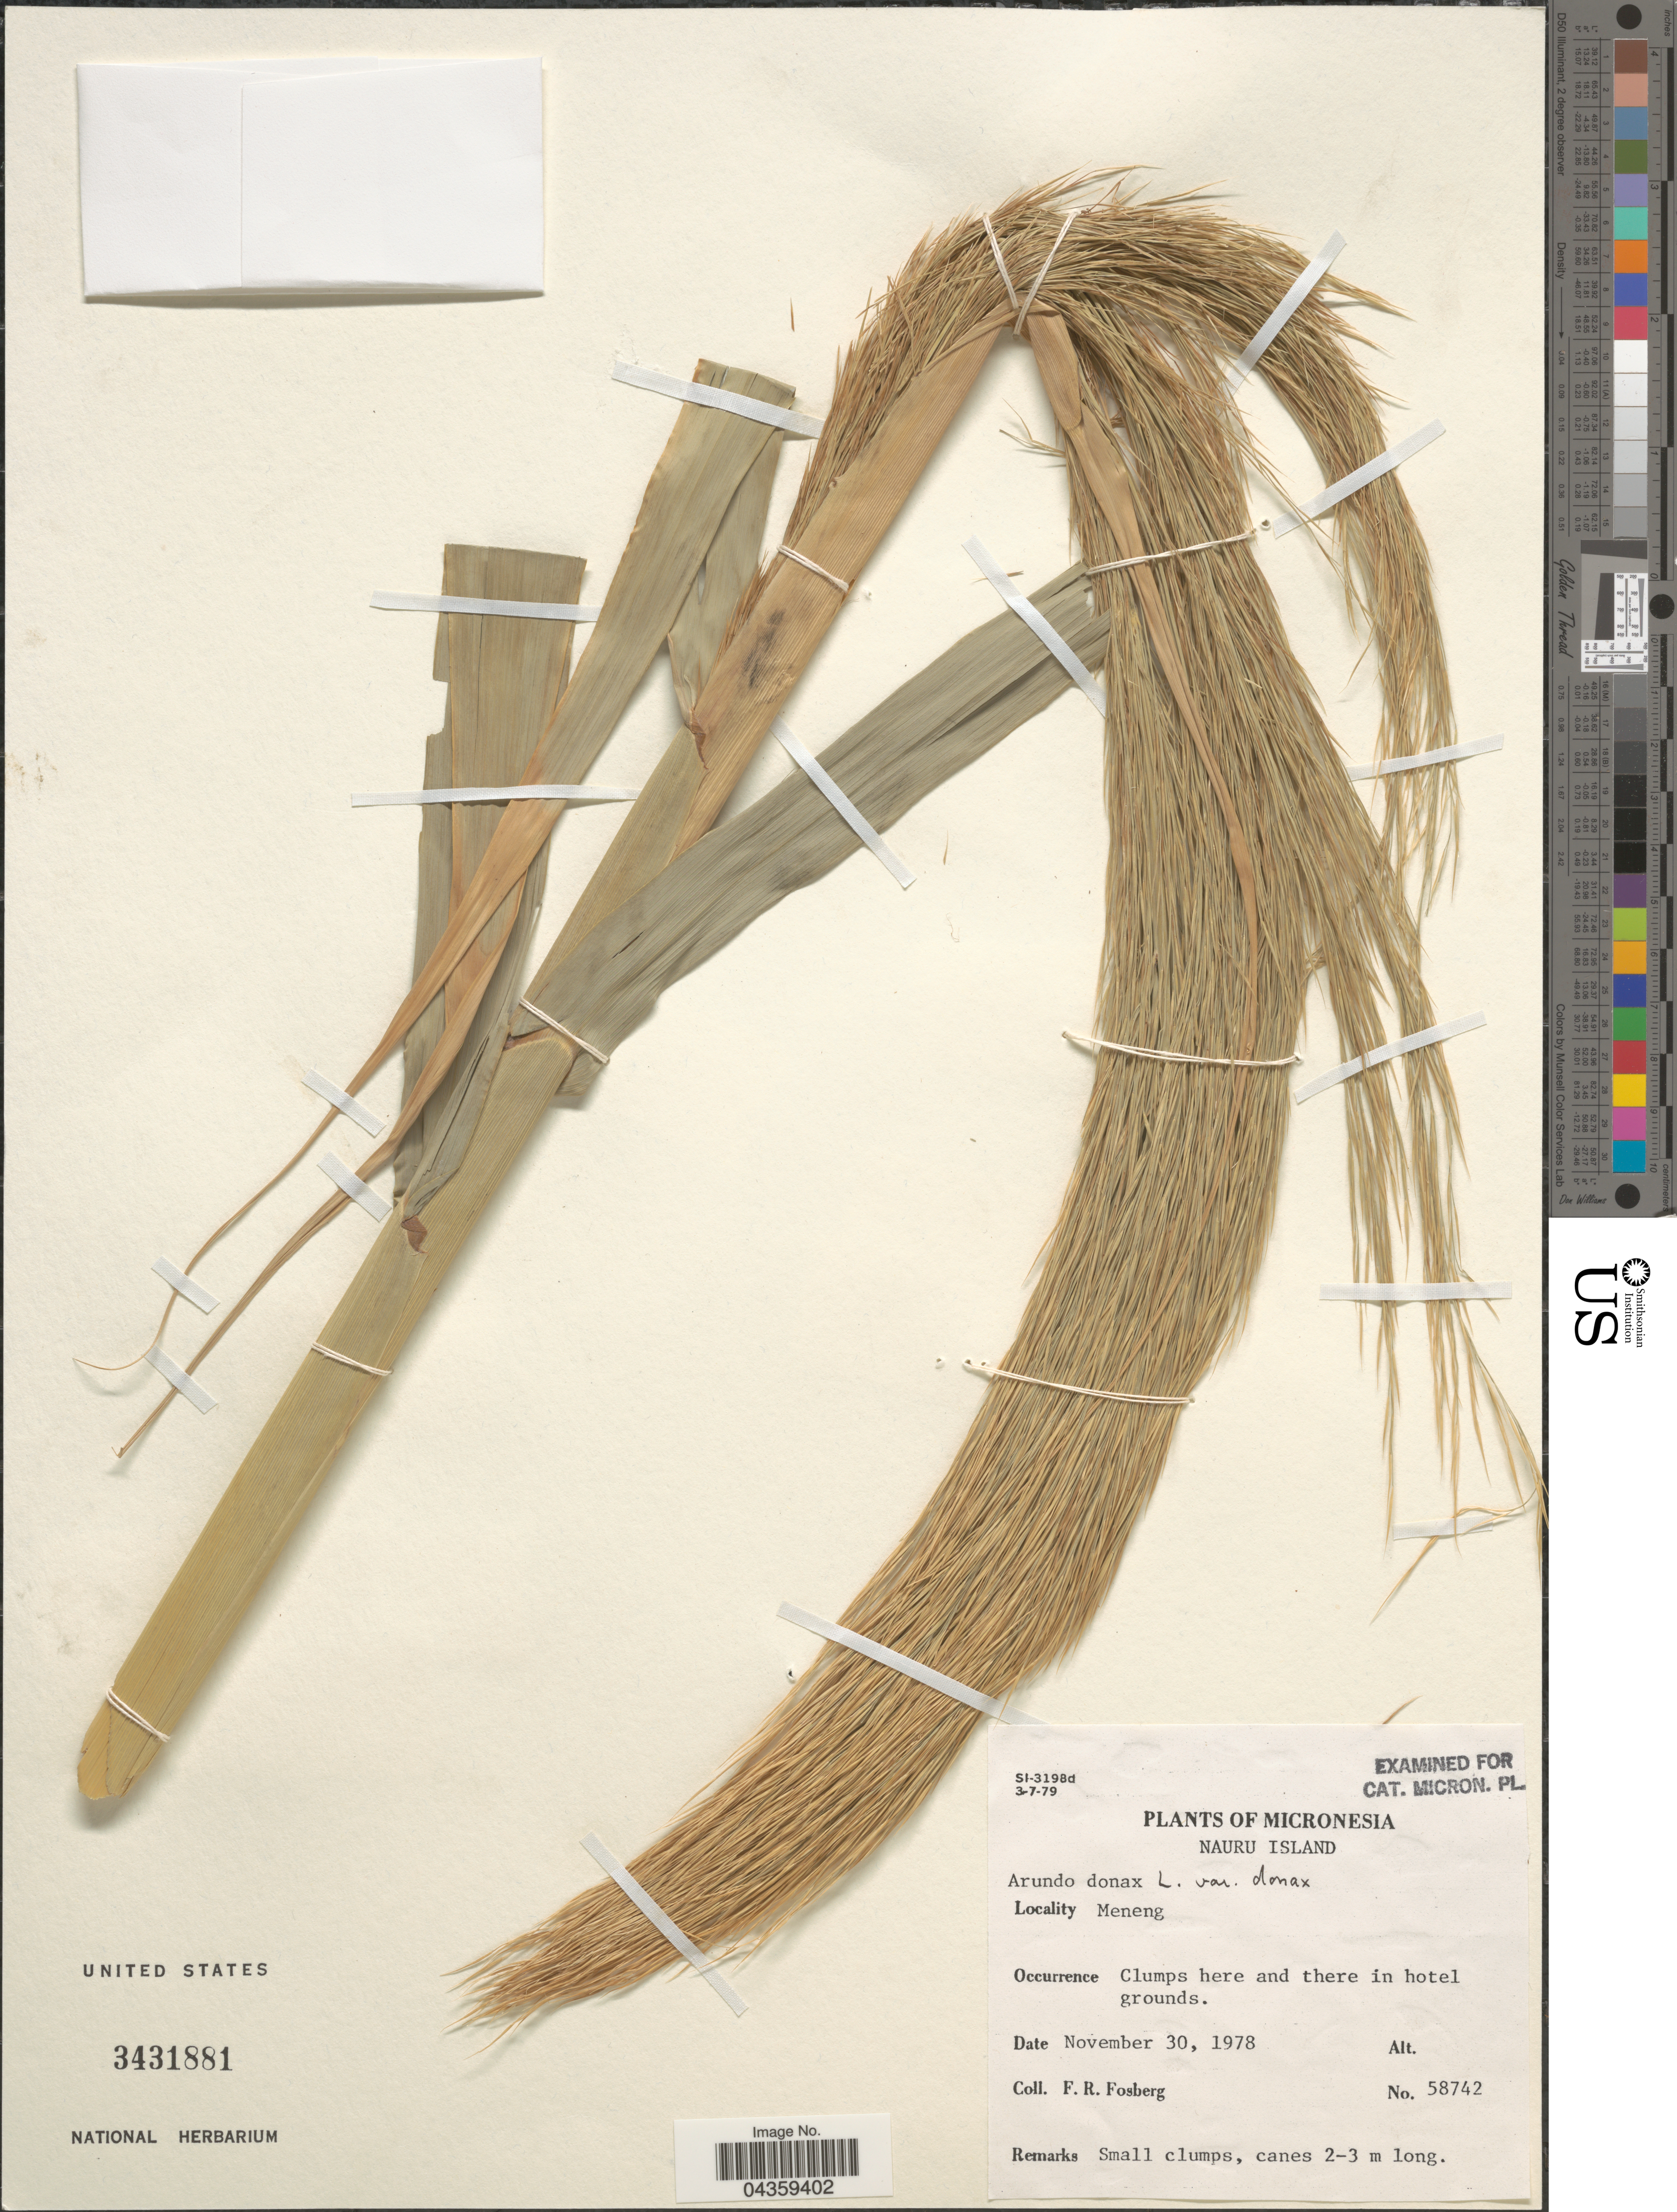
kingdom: Plantae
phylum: Tracheophyta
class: Liliopsida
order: Poales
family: Poaceae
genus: Arundo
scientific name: Arundo donax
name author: L.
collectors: F. R. Fosberg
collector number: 58742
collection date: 1978-11-30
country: Nauru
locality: Micronesia. Nauru Island. Meneng.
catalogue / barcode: US 3431881